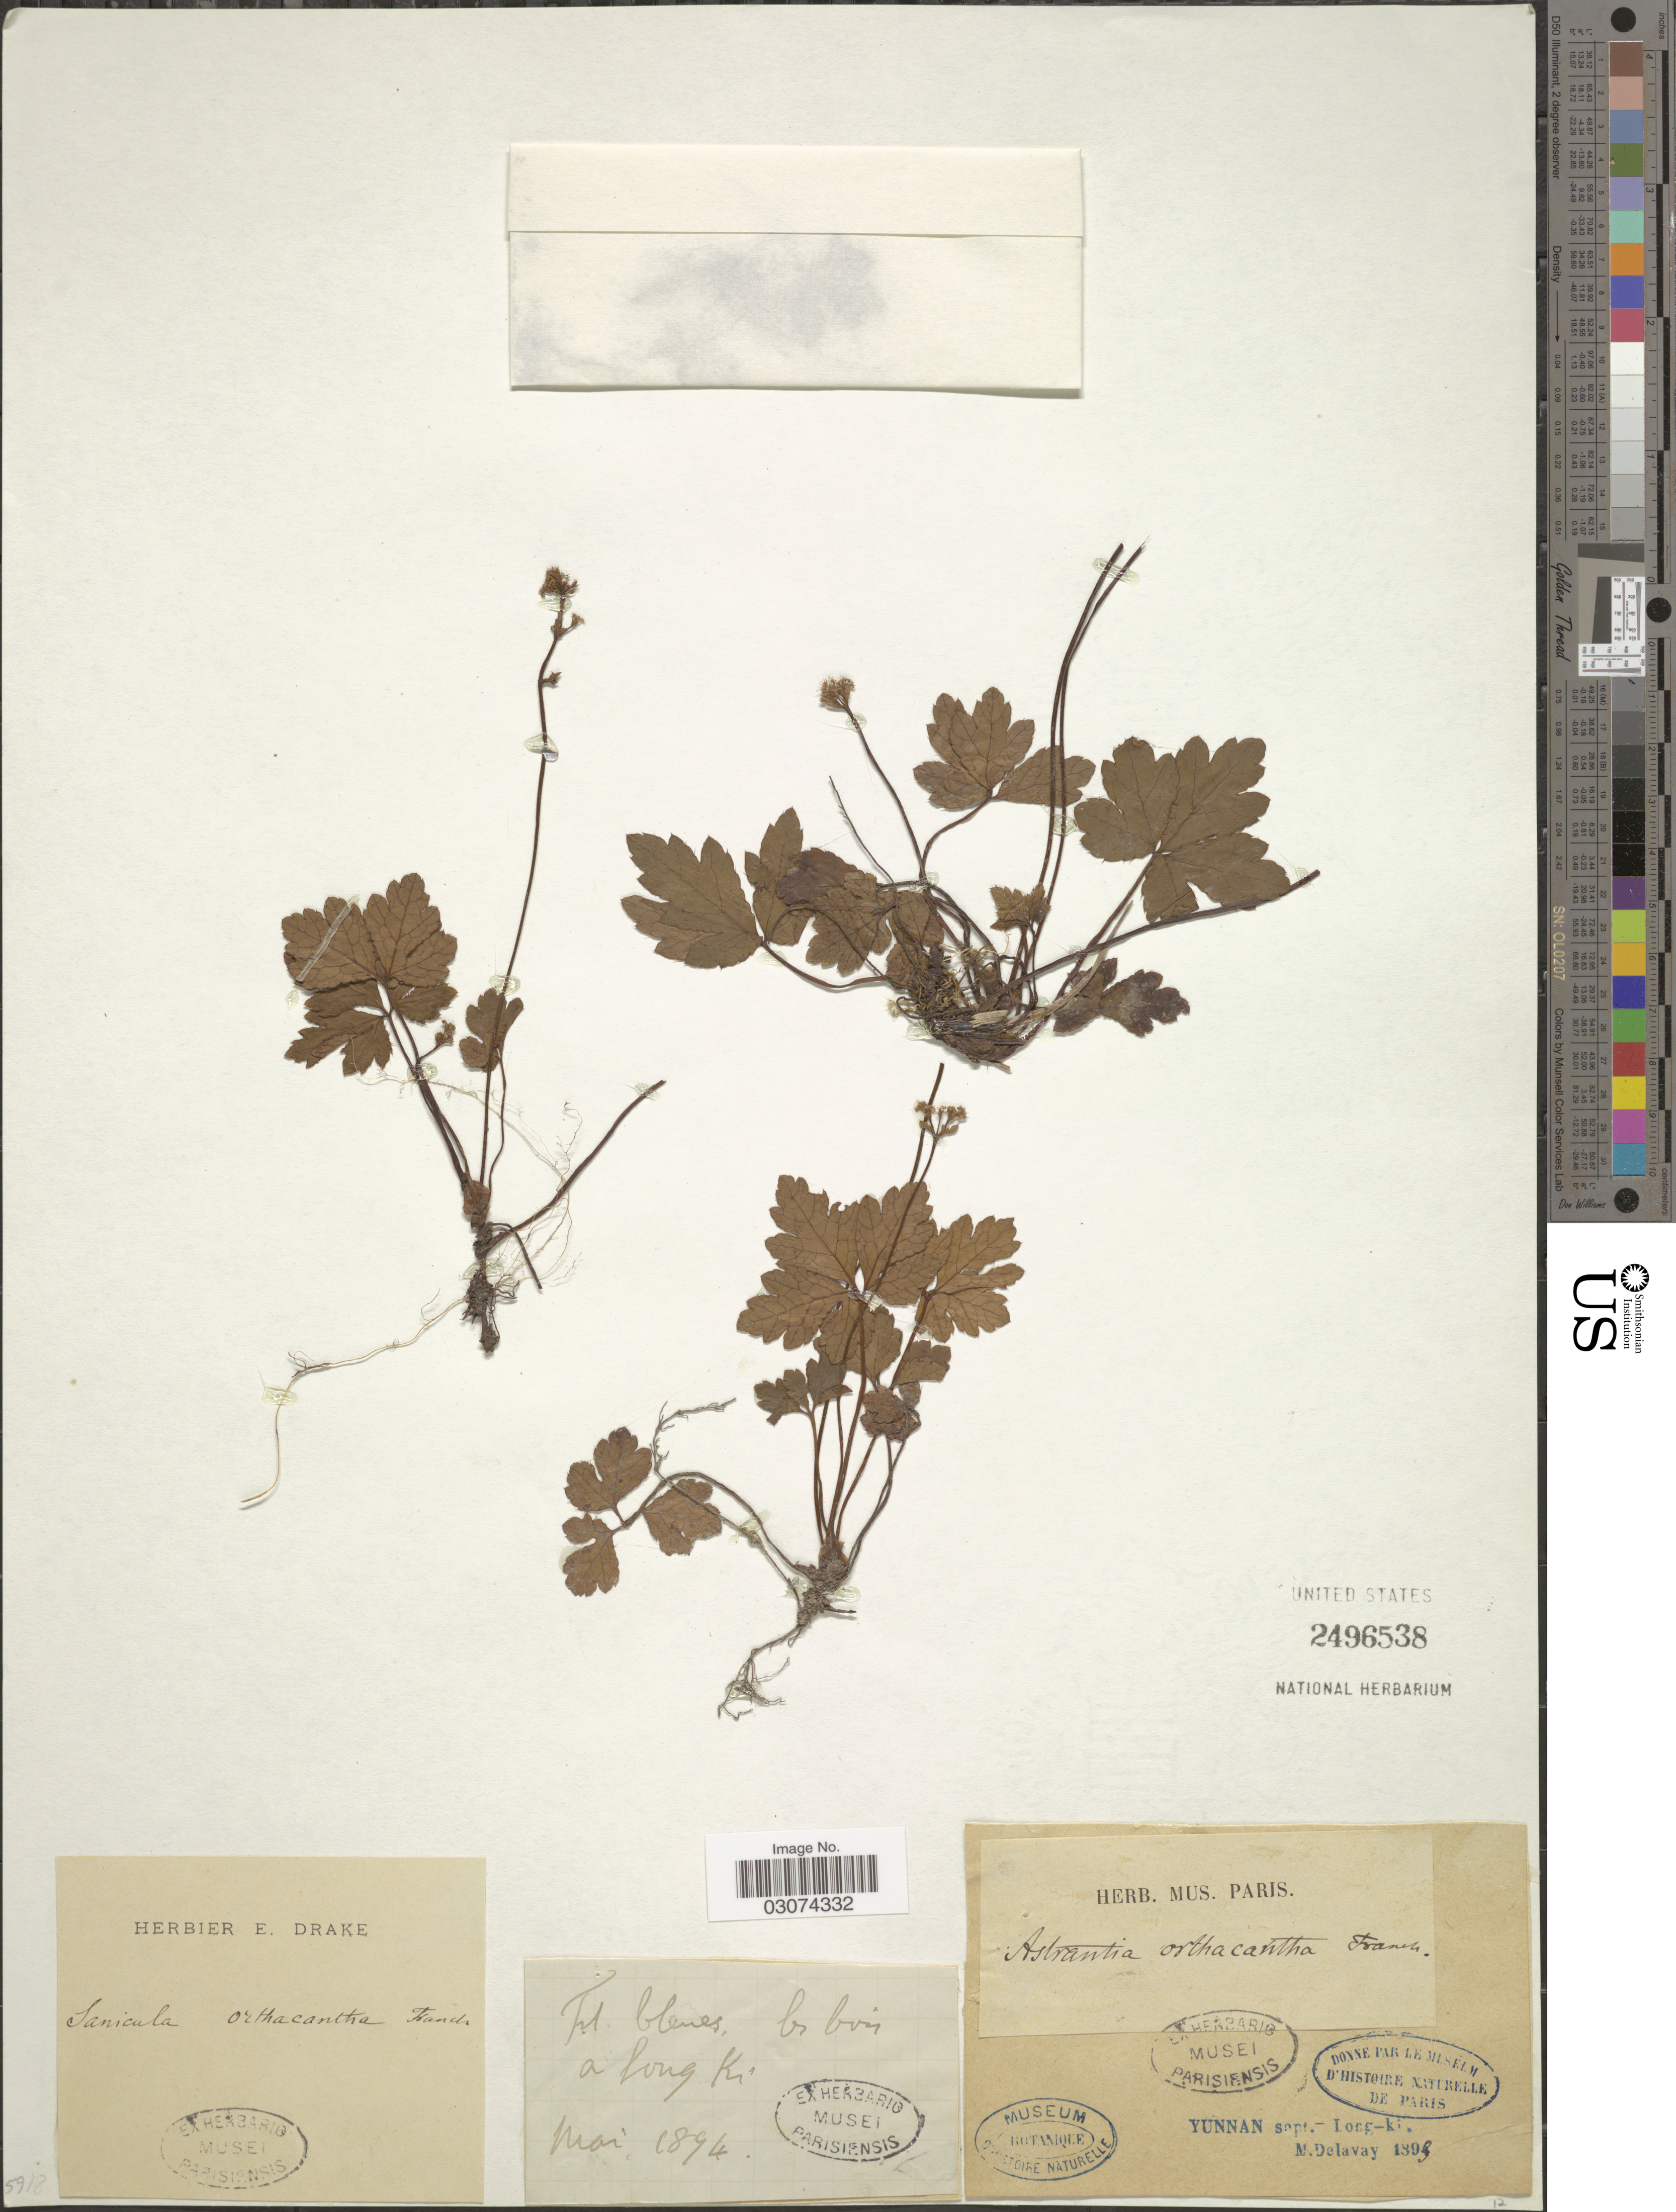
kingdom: Plantae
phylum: Tracheophyta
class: Magnoliopsida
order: Apiales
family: Apiaceae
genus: Sanicula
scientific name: Sanicula orthacantha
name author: S. Moore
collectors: M. Delavay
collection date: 1894-05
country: China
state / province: Yunnan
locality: Sapt. - Long-ki.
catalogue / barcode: US 2496538